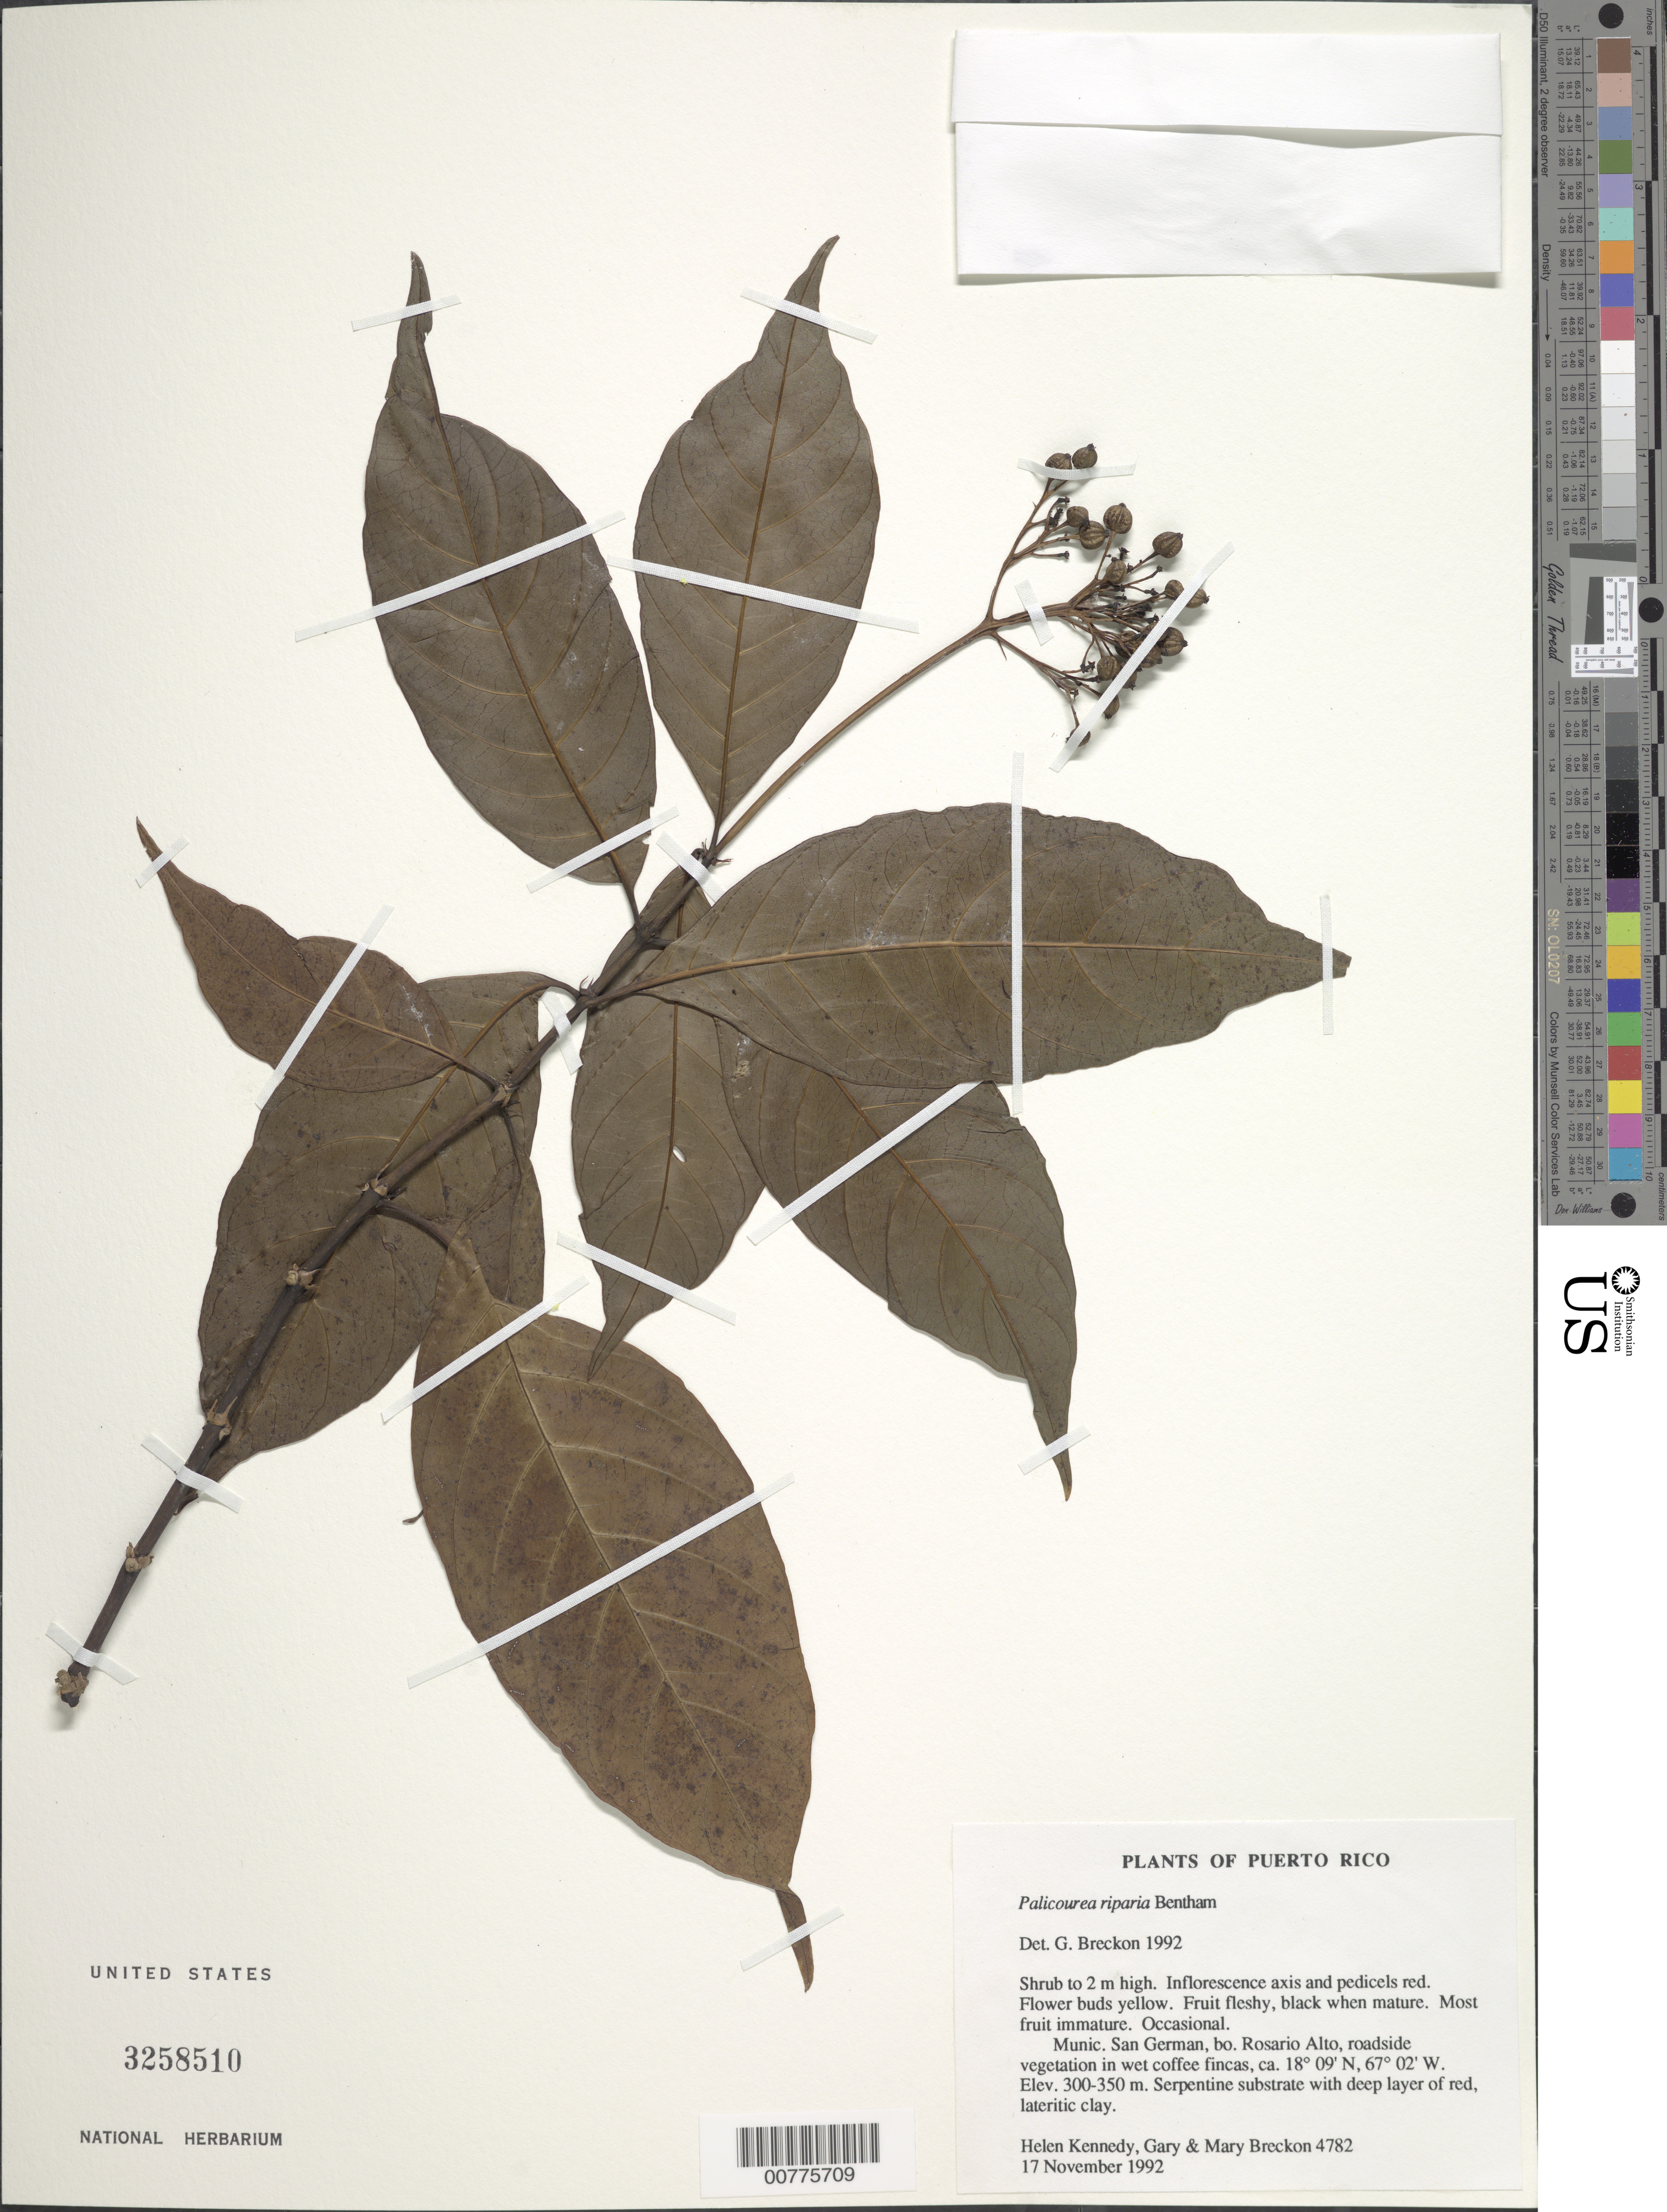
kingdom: Plantae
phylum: Tracheophyta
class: Magnoliopsida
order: Gentianales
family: Rubiaceae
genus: Palicourea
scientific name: Palicourea croceoides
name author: Desv. ex Ham.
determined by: Breckon, Gary J.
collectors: H. Kennedy, G. J. Breckon & M. Breckon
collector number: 4782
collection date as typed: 17 Nov 1992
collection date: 1992-11-17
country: Puerto Rico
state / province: San Germán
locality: Municipio San German, Bo. Rosario Alto, roadside vegetation in wet coffee fincas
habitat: Serpentine substrate with deep layer of red, lateritic clay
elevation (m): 300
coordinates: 18.15, -67.03333333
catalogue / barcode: US 3258510